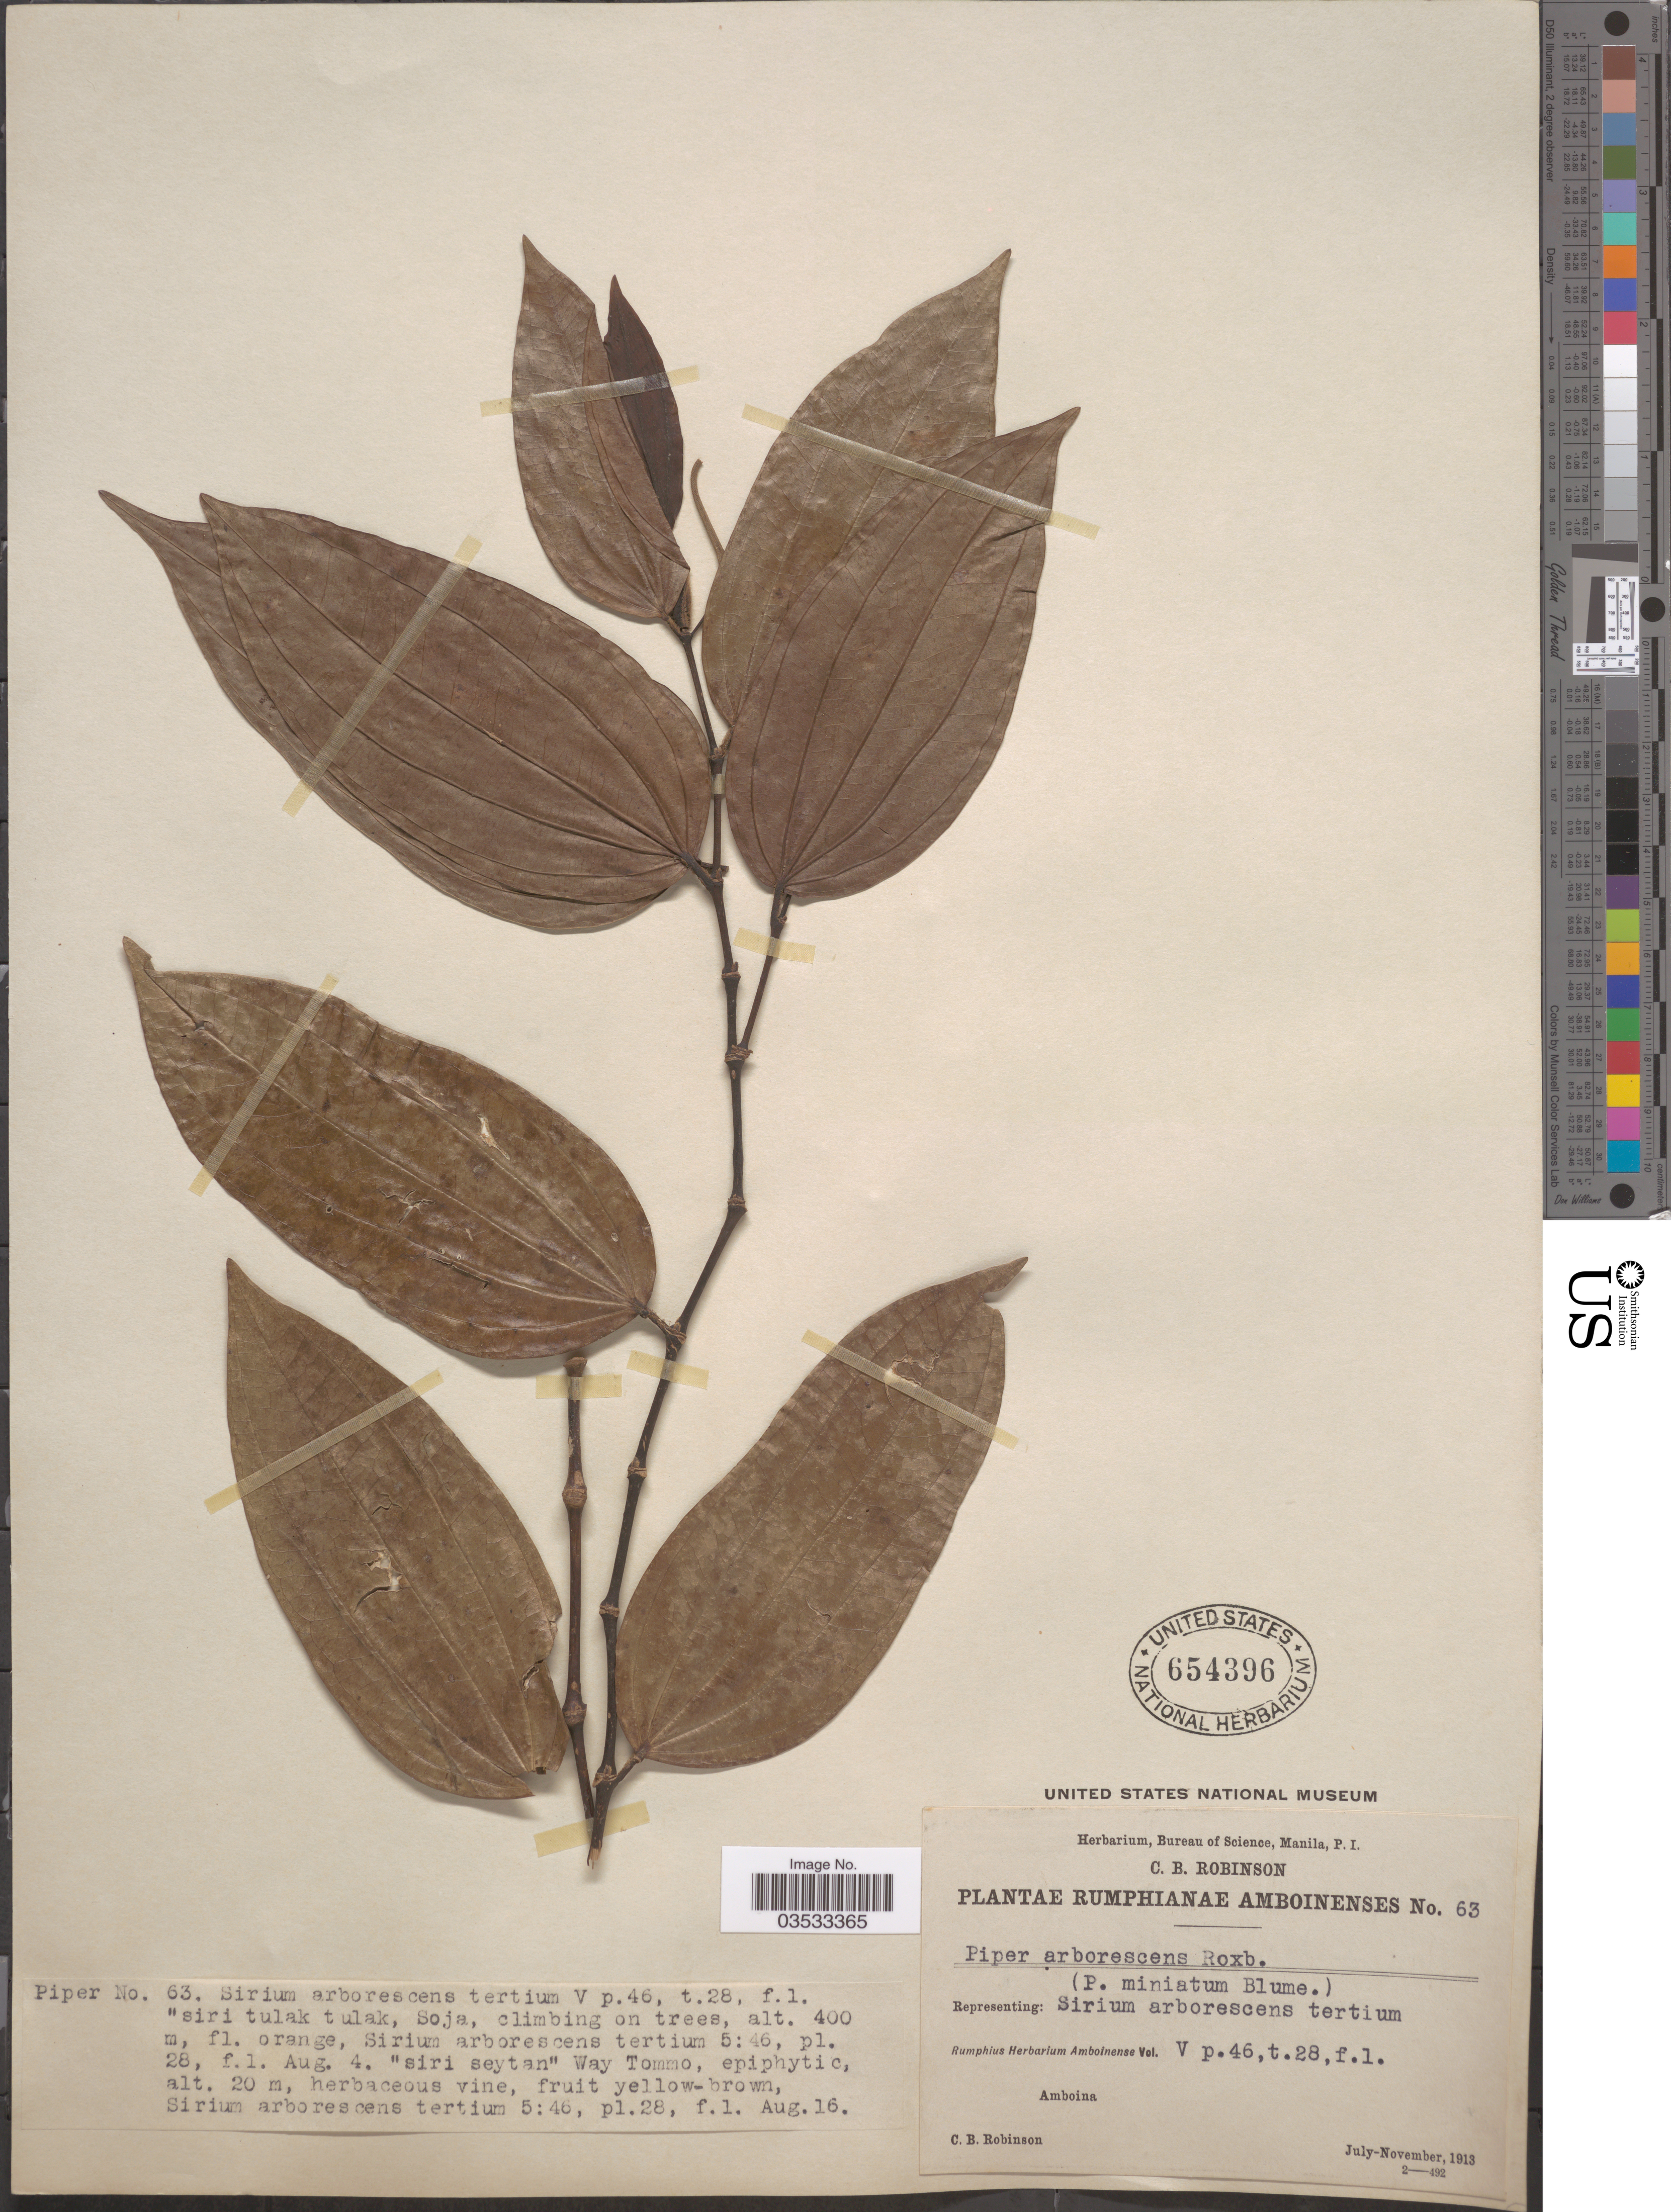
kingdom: Plantae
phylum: Tracheophyta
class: Magnoliopsida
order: Piperales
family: Piperaceae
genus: Piper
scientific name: Piper arborescens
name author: Roxb.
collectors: C. Robinson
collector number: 63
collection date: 1913-08-04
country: Indonesia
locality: Amboina.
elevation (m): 400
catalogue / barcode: US 654396